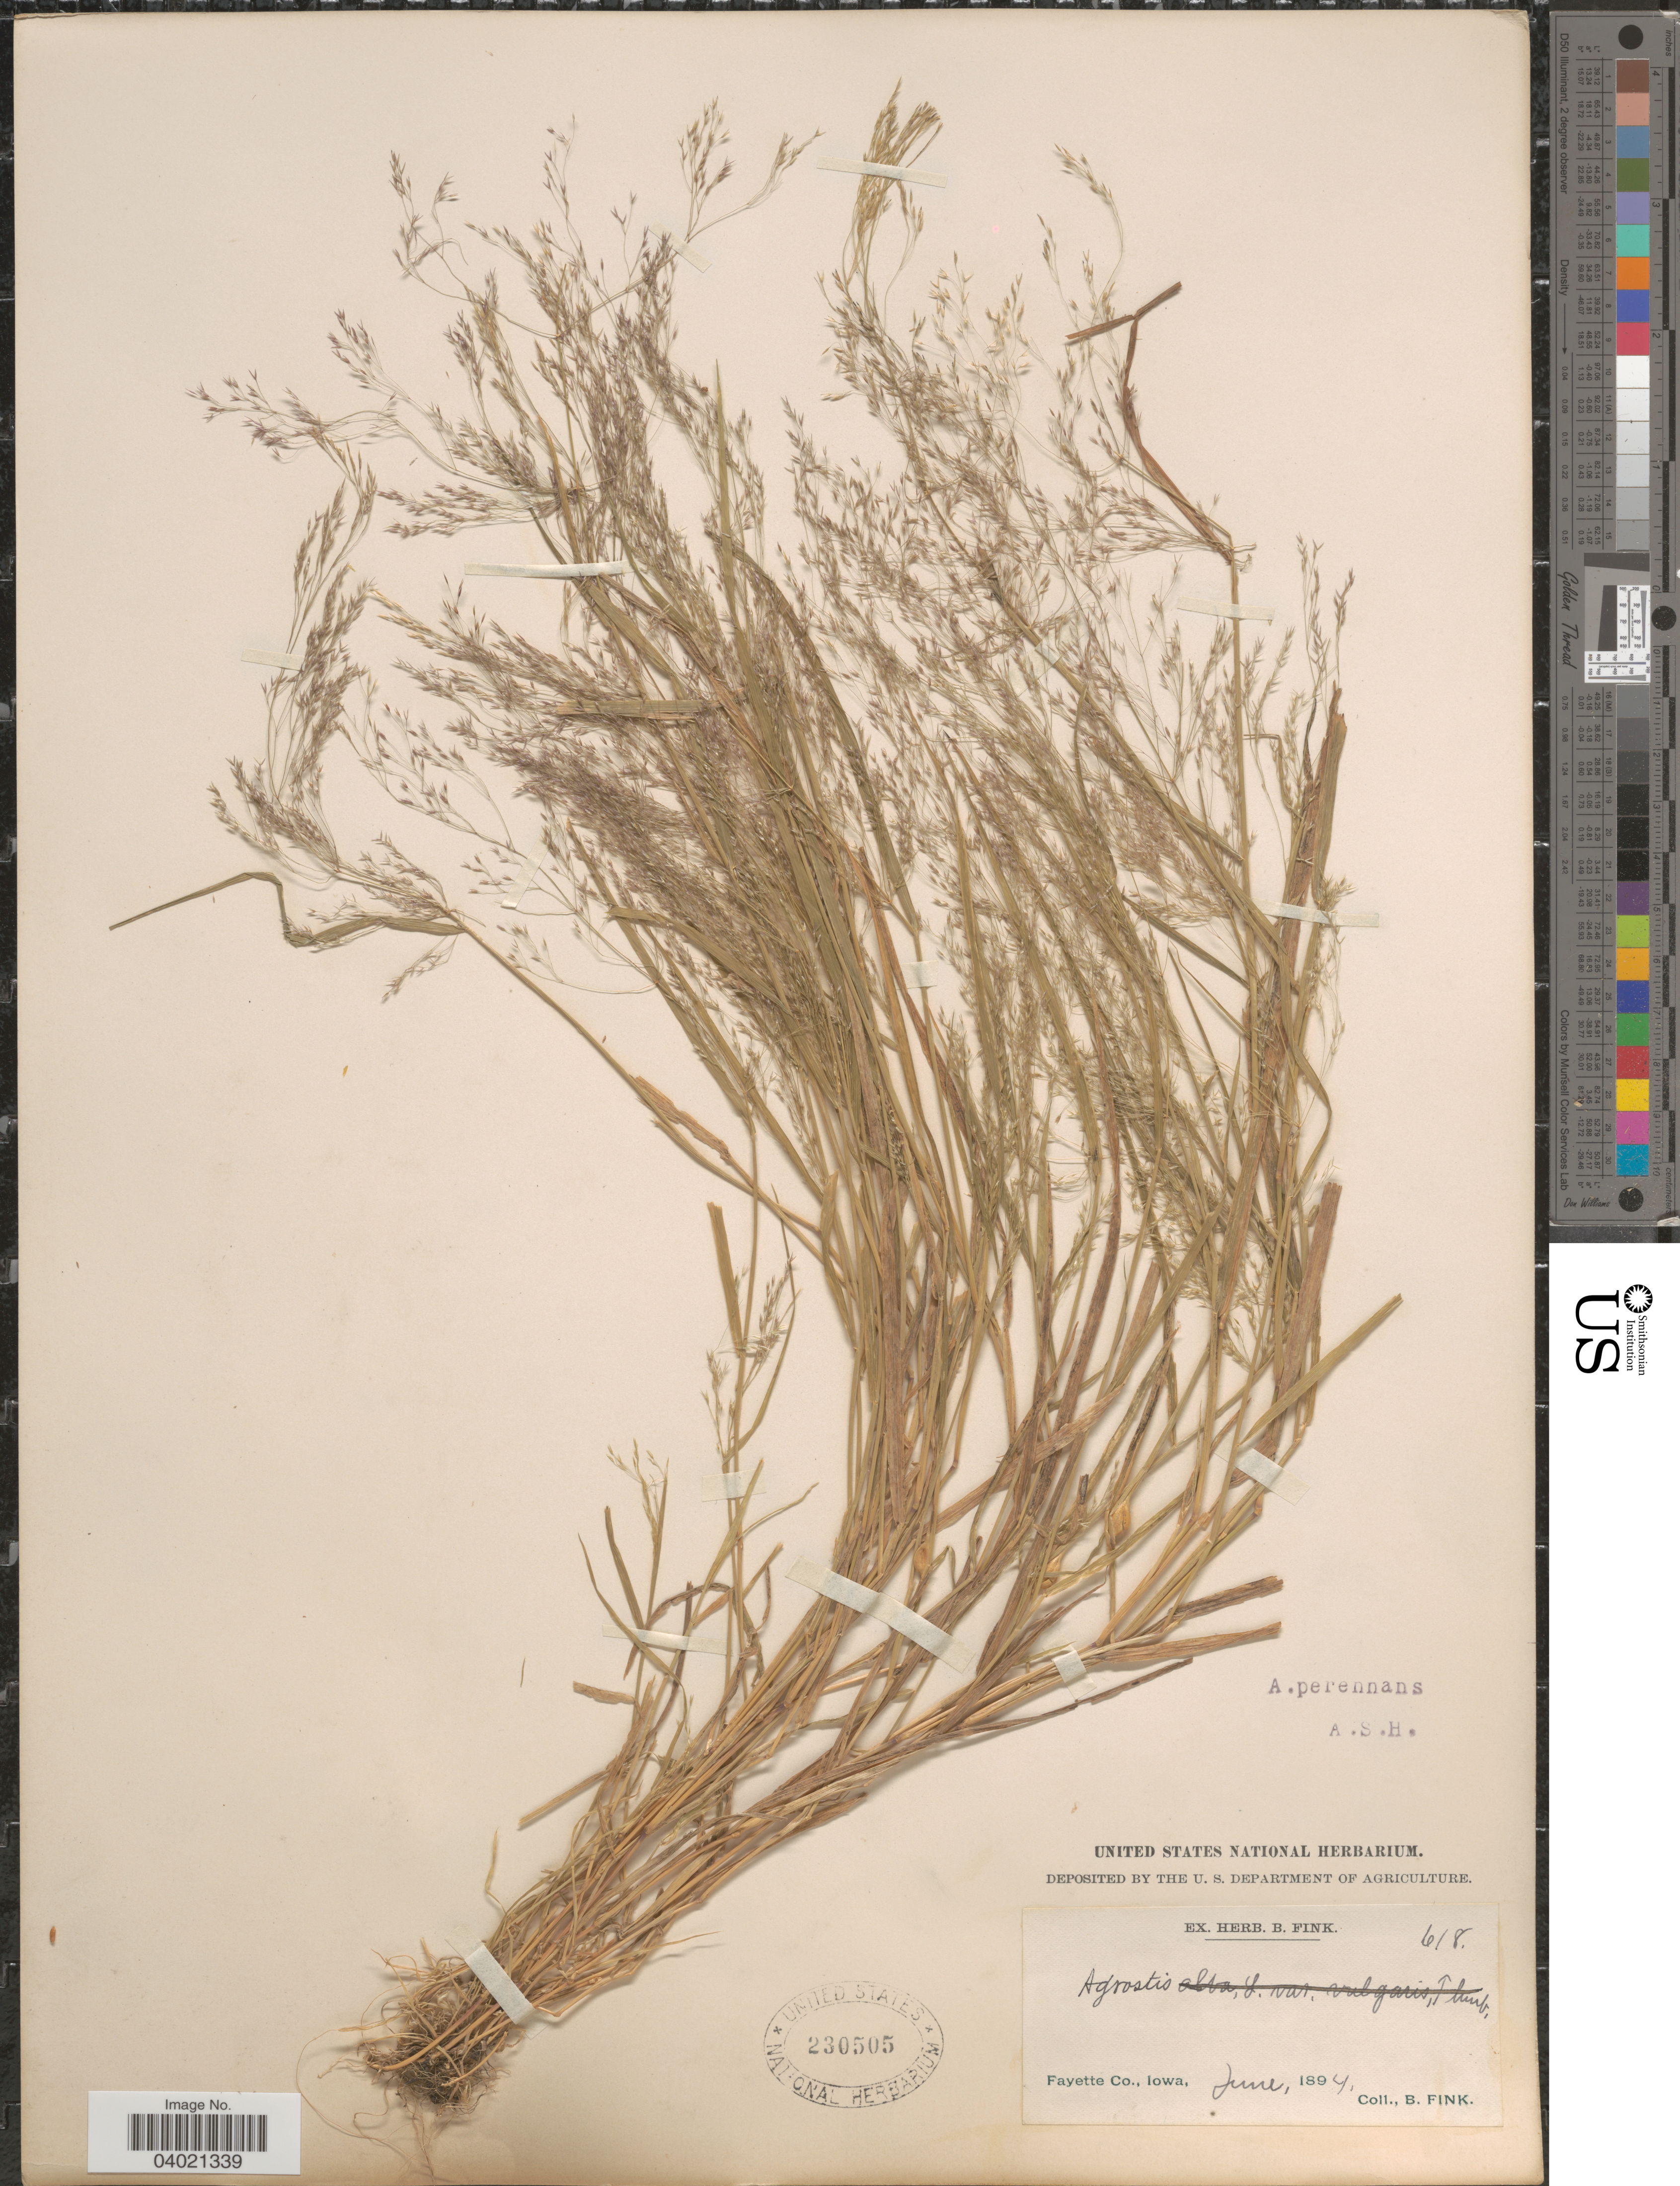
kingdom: Plantae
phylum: Tracheophyta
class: Liliopsida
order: Poales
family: Poaceae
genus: Agrostis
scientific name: Agrostis perennans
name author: (Walter) Tuck.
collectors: B. Fink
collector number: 618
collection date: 1894-06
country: United States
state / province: Iowa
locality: Fayette Co.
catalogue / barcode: US 230505